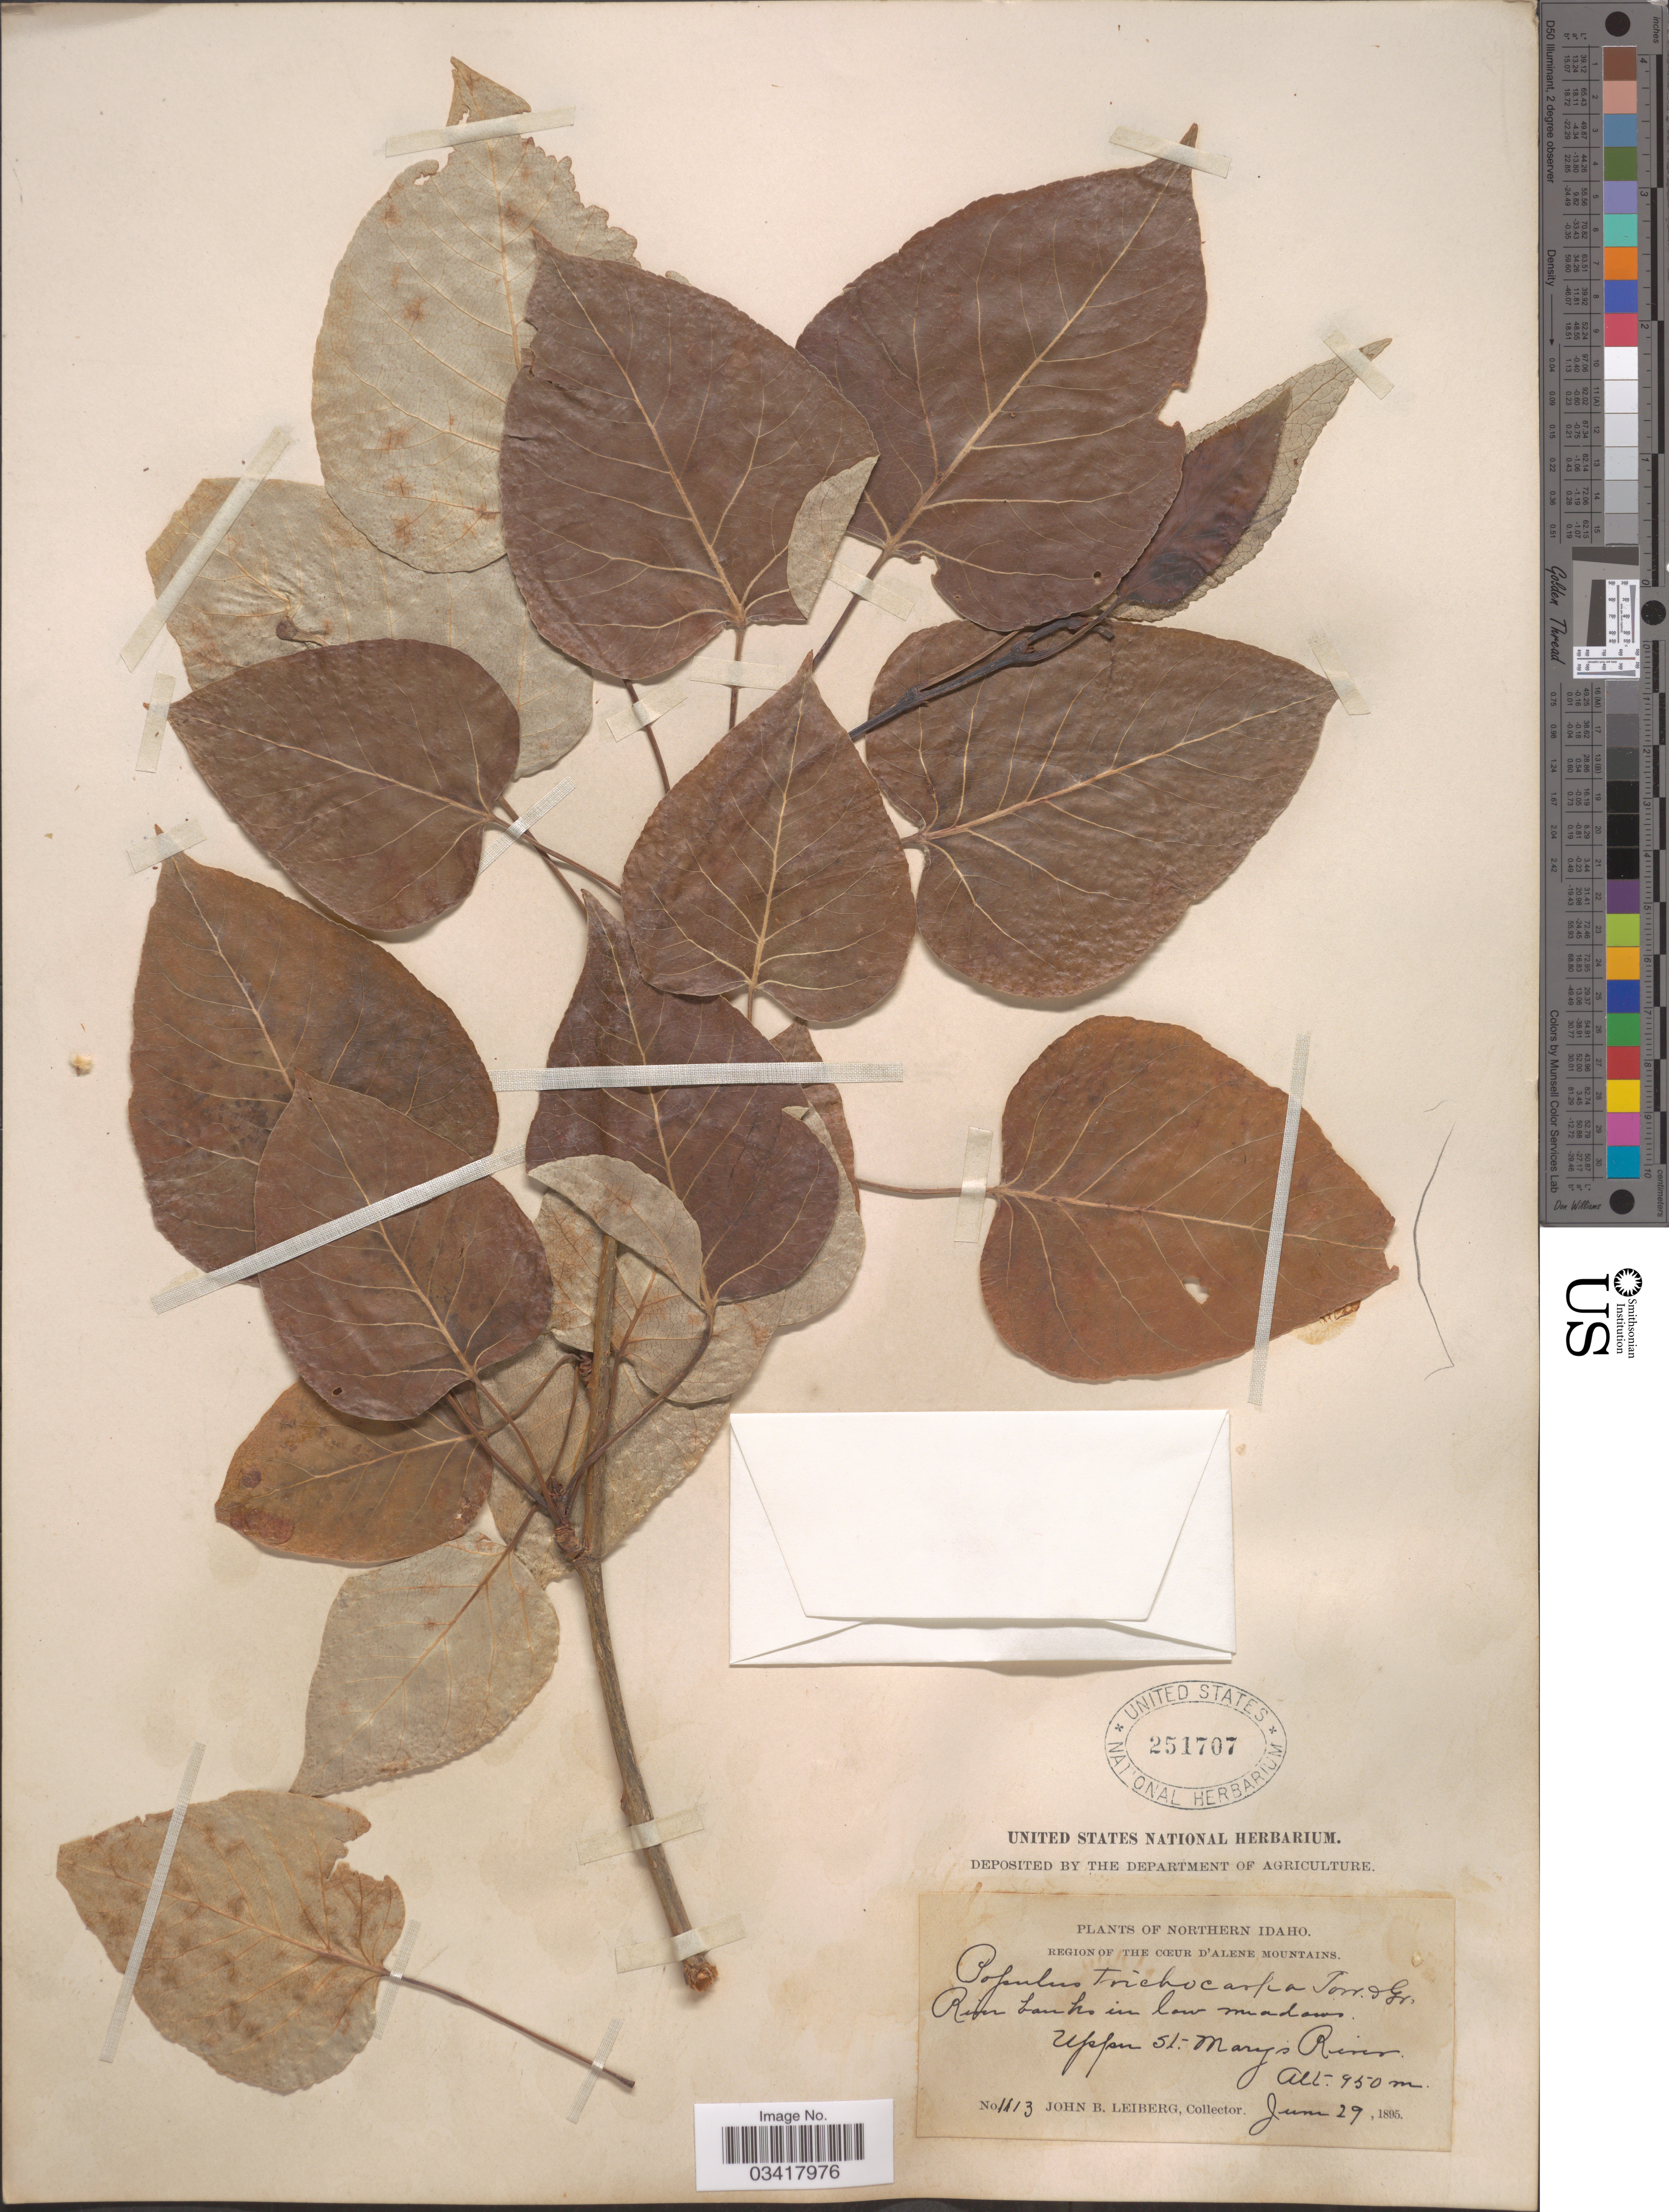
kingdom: Plantae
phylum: Tracheophyta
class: Magnoliopsida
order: Malpighiales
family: Salicaceae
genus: Populus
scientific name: Populus trichocarpa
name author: Torr. & A. Gray ex W. Hook.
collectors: J. B. Leiberg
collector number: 1113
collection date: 1895-06-29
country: United States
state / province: Idaho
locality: Northern Idaho. Region of the Cœur d'Alene Mountains. Upper St. Mary's River.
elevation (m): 950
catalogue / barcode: US 251707